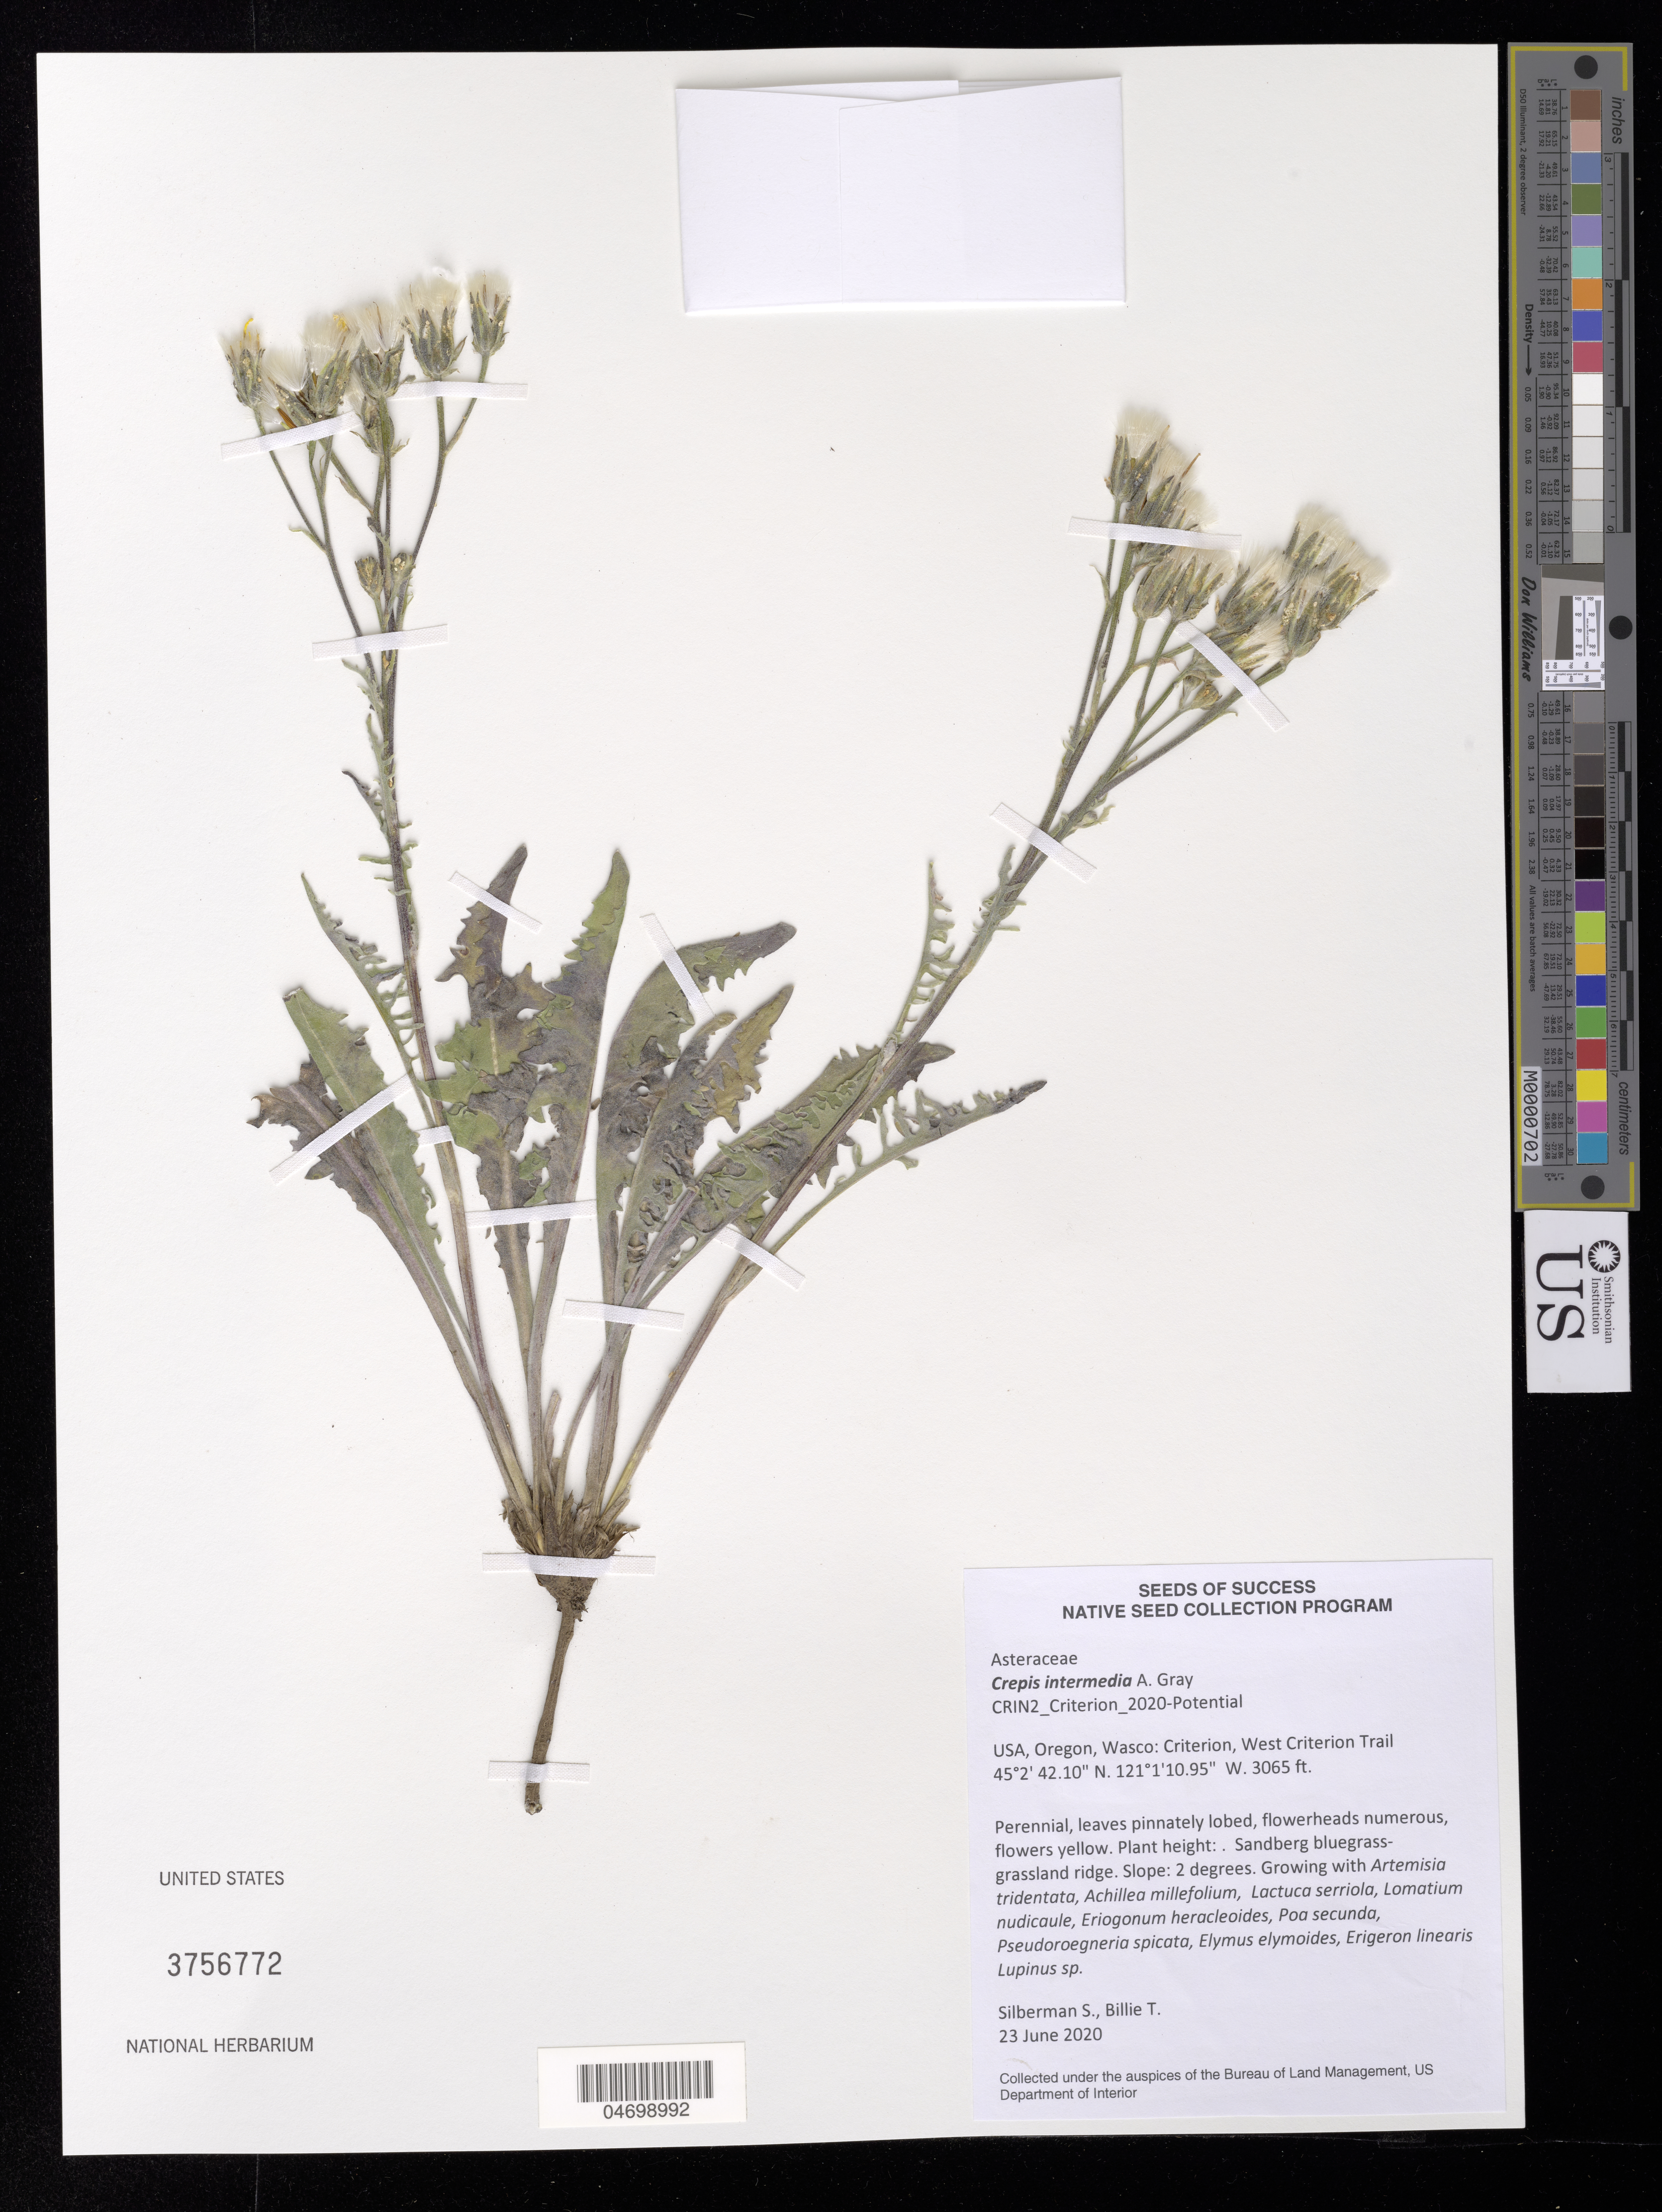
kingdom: Plantae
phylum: Tracheophyta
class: Magnoliopsida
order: Asterales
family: Asteraceae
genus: Crepis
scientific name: Crepis intermedia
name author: A. Gray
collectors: S. Silberman & T. Billie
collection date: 2020-06-23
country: United States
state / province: Oregon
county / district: Wasco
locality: Criterion, West Criterion Trail.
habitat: Sandberg bluegrass-grassland ridge. With Artemisia tridentata, Lactuca serriola, Poa secunda, Lupinus sp., etc.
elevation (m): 934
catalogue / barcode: US 3756772